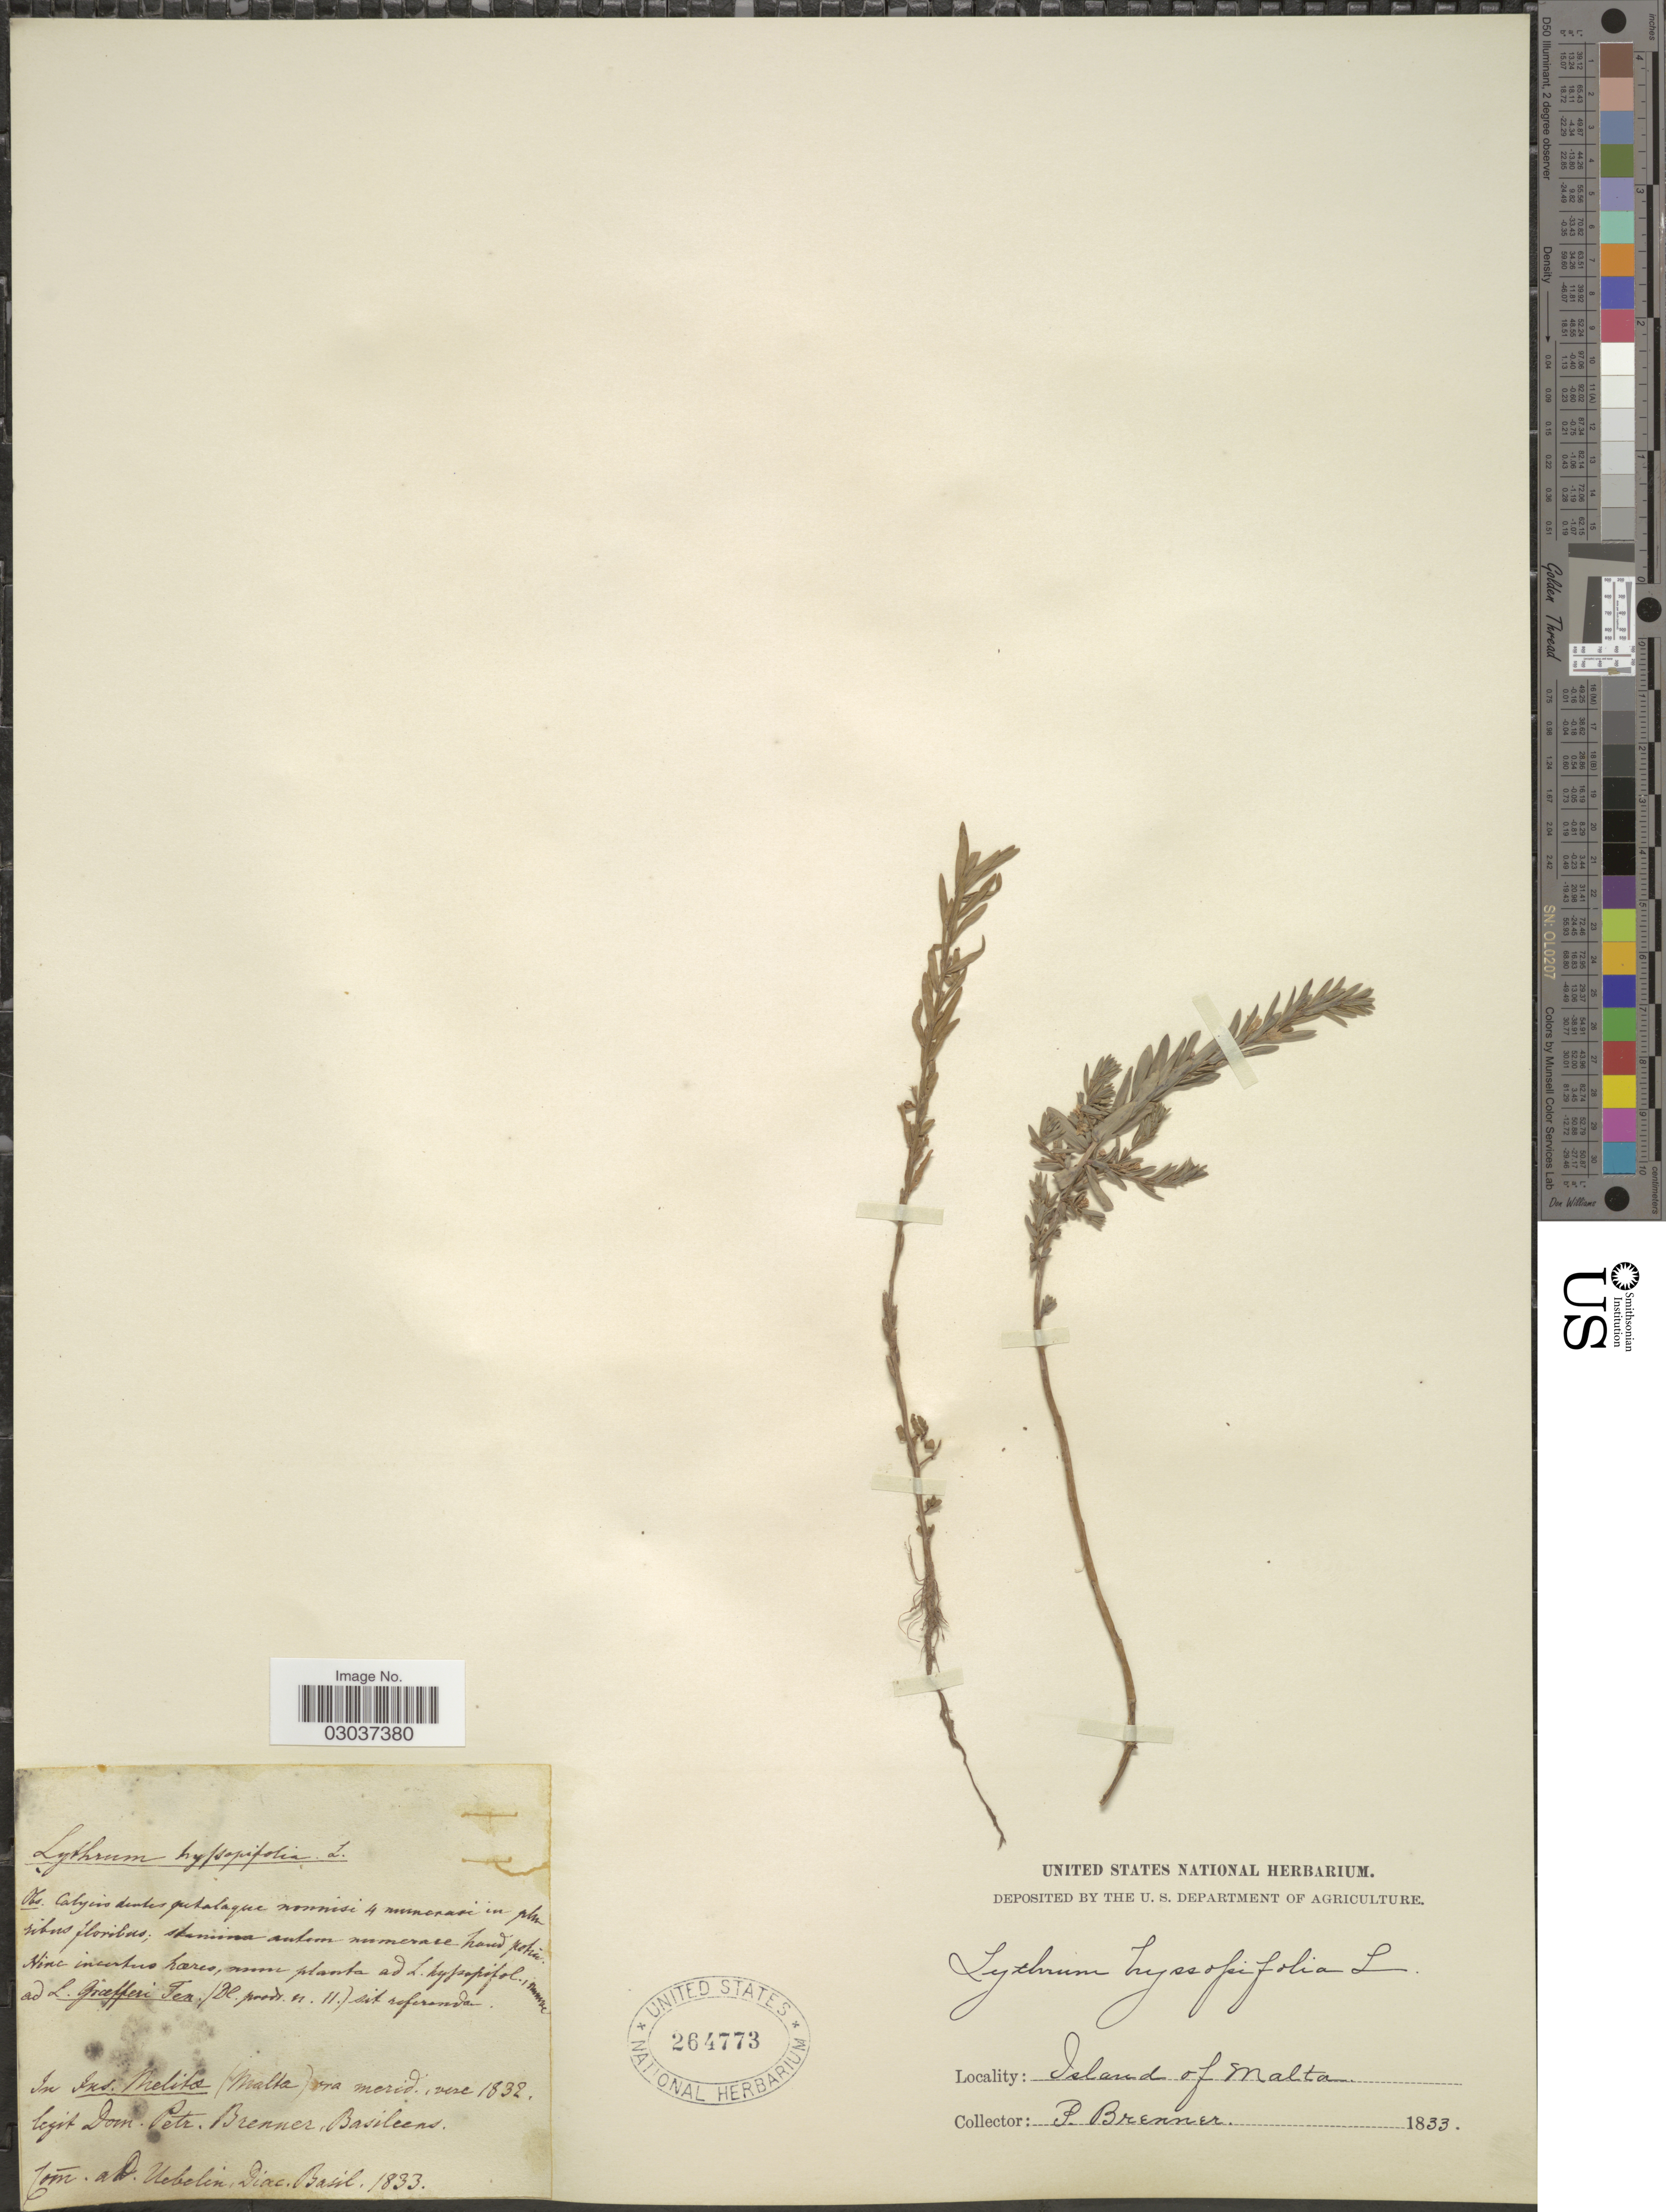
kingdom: Plantae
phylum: Tracheophyta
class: Magnoliopsida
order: Myrtales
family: Lythraceae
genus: Lythrum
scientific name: Lythrum hyssopifolia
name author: L.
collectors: P. Brenner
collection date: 1833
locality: Island of Malta. In Ins. Melita (Malta) ora merid, verc [interpreted].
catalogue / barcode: US 264773